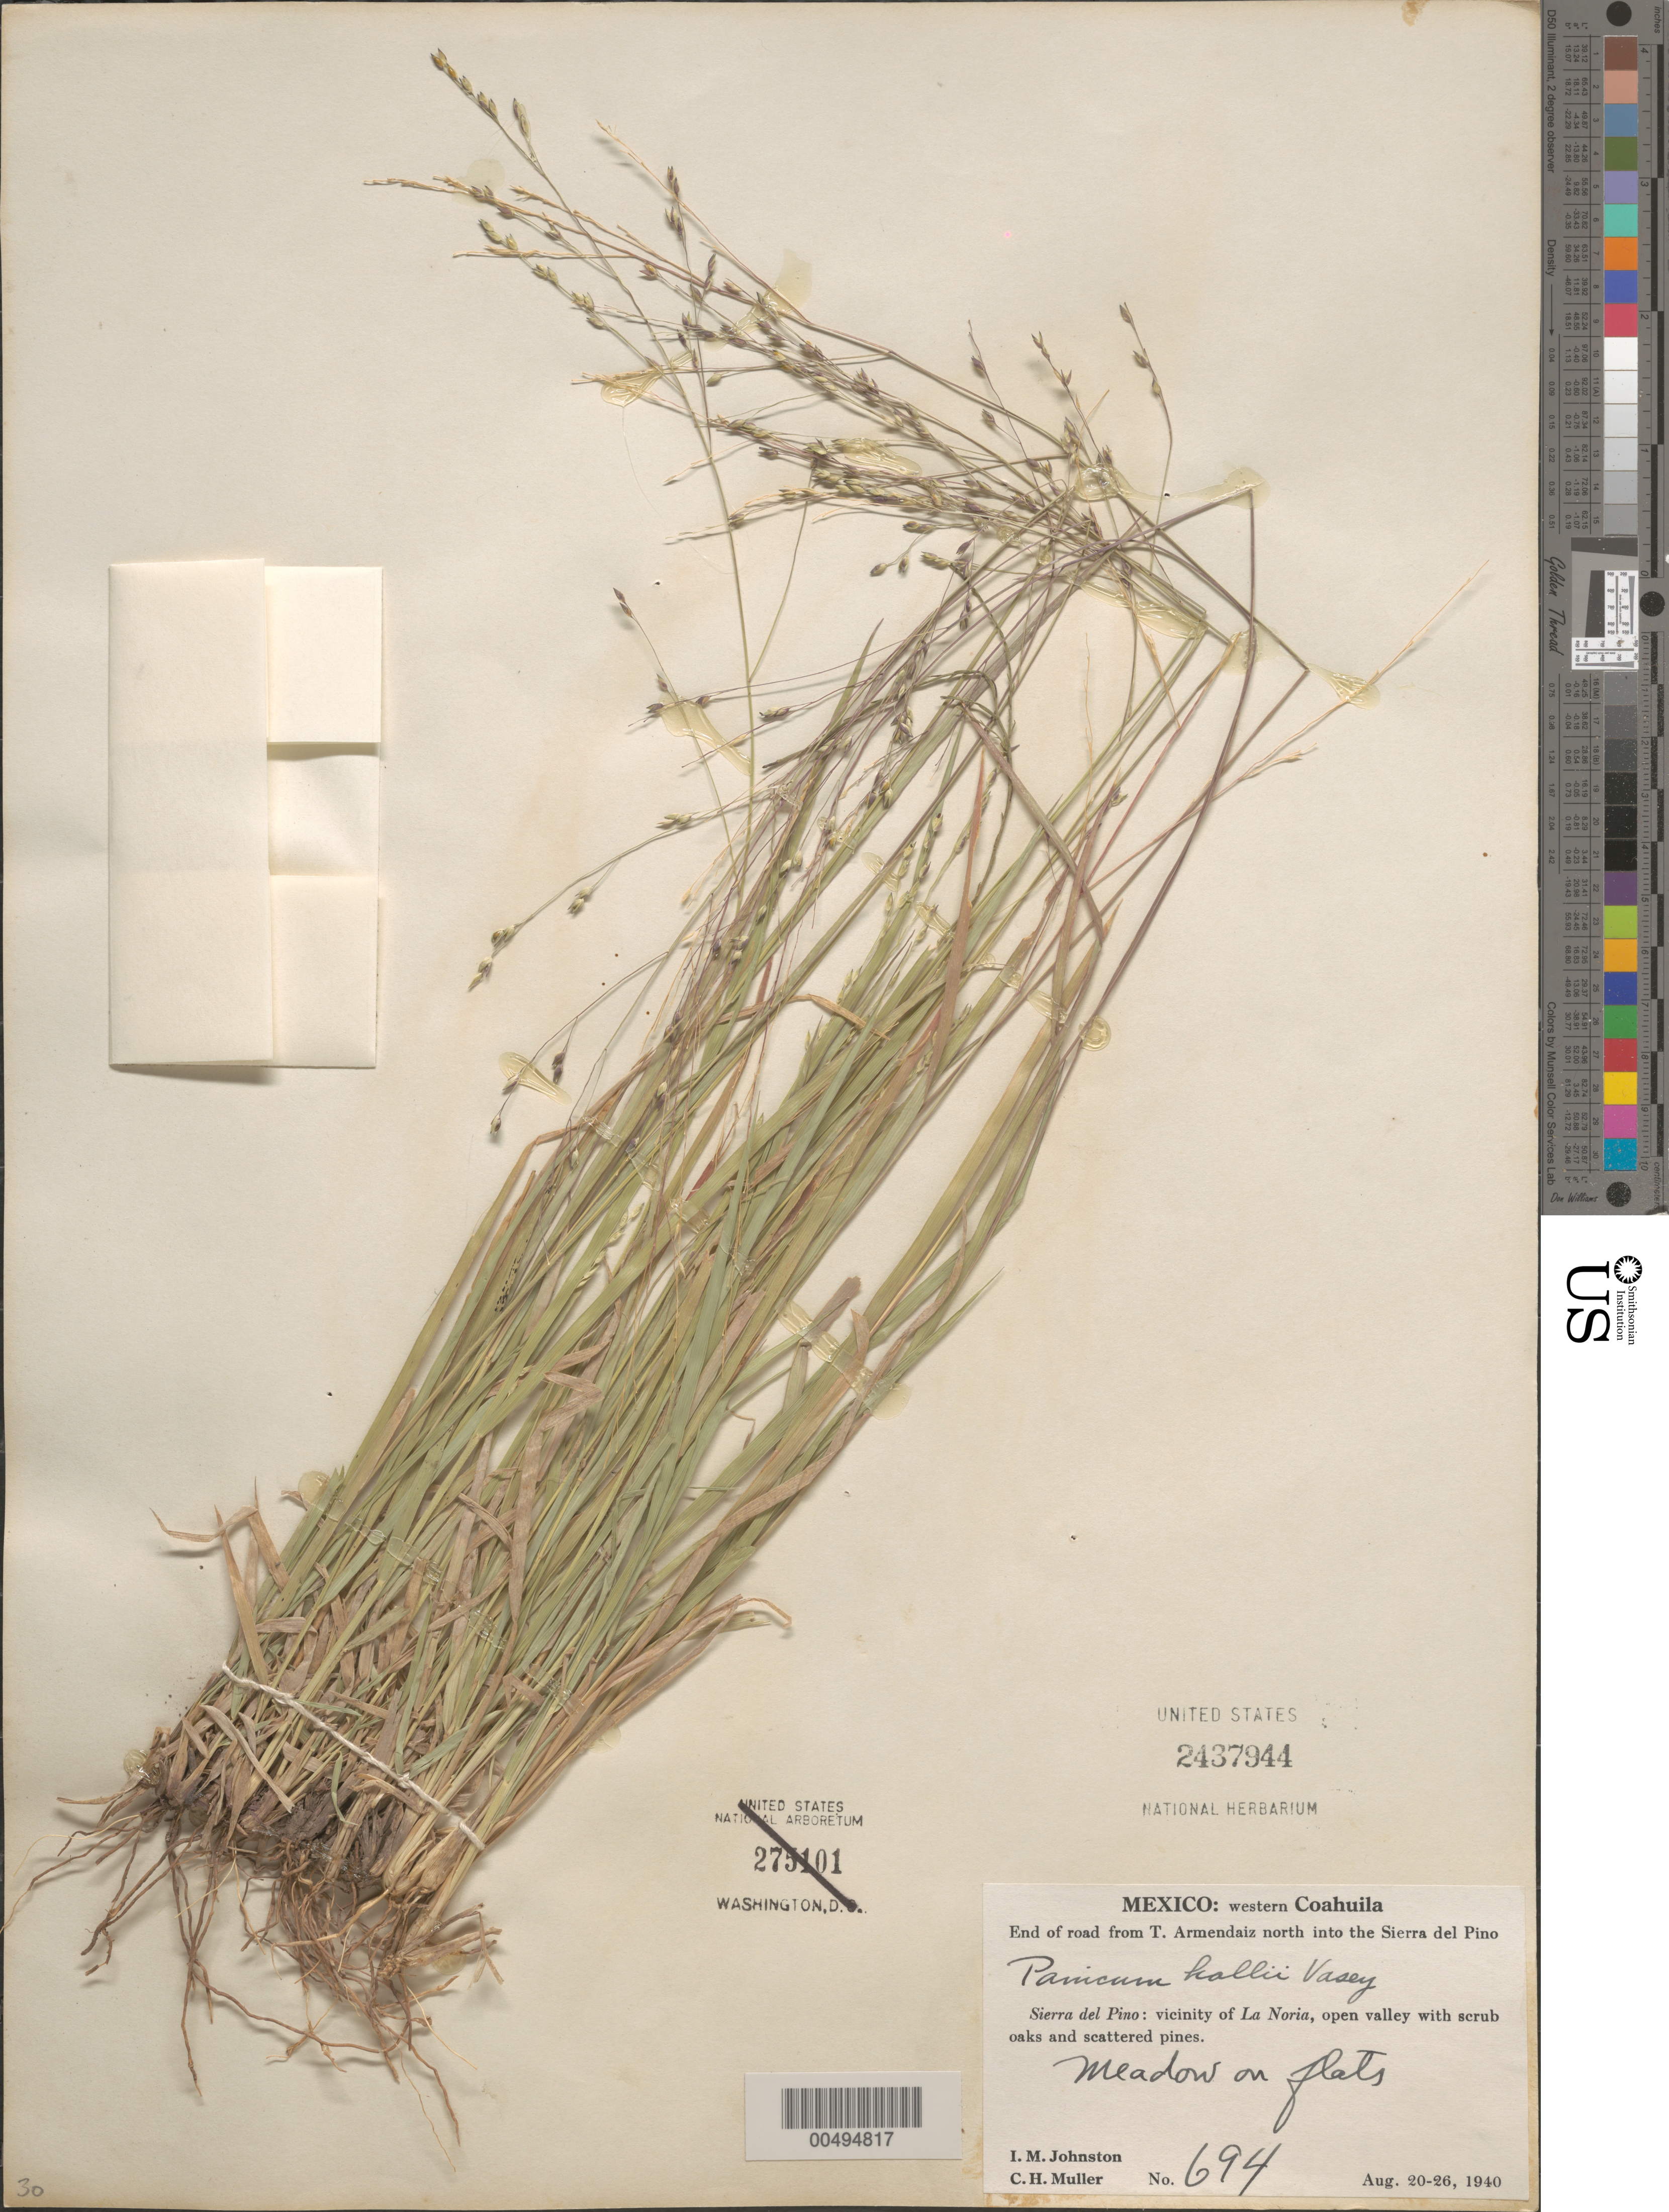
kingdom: Plantae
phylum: Tracheophyta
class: Liliopsida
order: Poales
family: Poaceae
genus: Panicum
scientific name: Panicum diffusum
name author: Sw.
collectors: I.M. Johnston & C. H. Müller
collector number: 694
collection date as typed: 20 Aug 1940 to 26 Aug 1940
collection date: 1940-08-20/1940-08-26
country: Mexico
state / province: Coahuila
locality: W Coahuila, end of rd from T. Armendaiz N into the Sierra del Pino, Sierra del Pino, vicinity of La Noria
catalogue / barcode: US 2437944